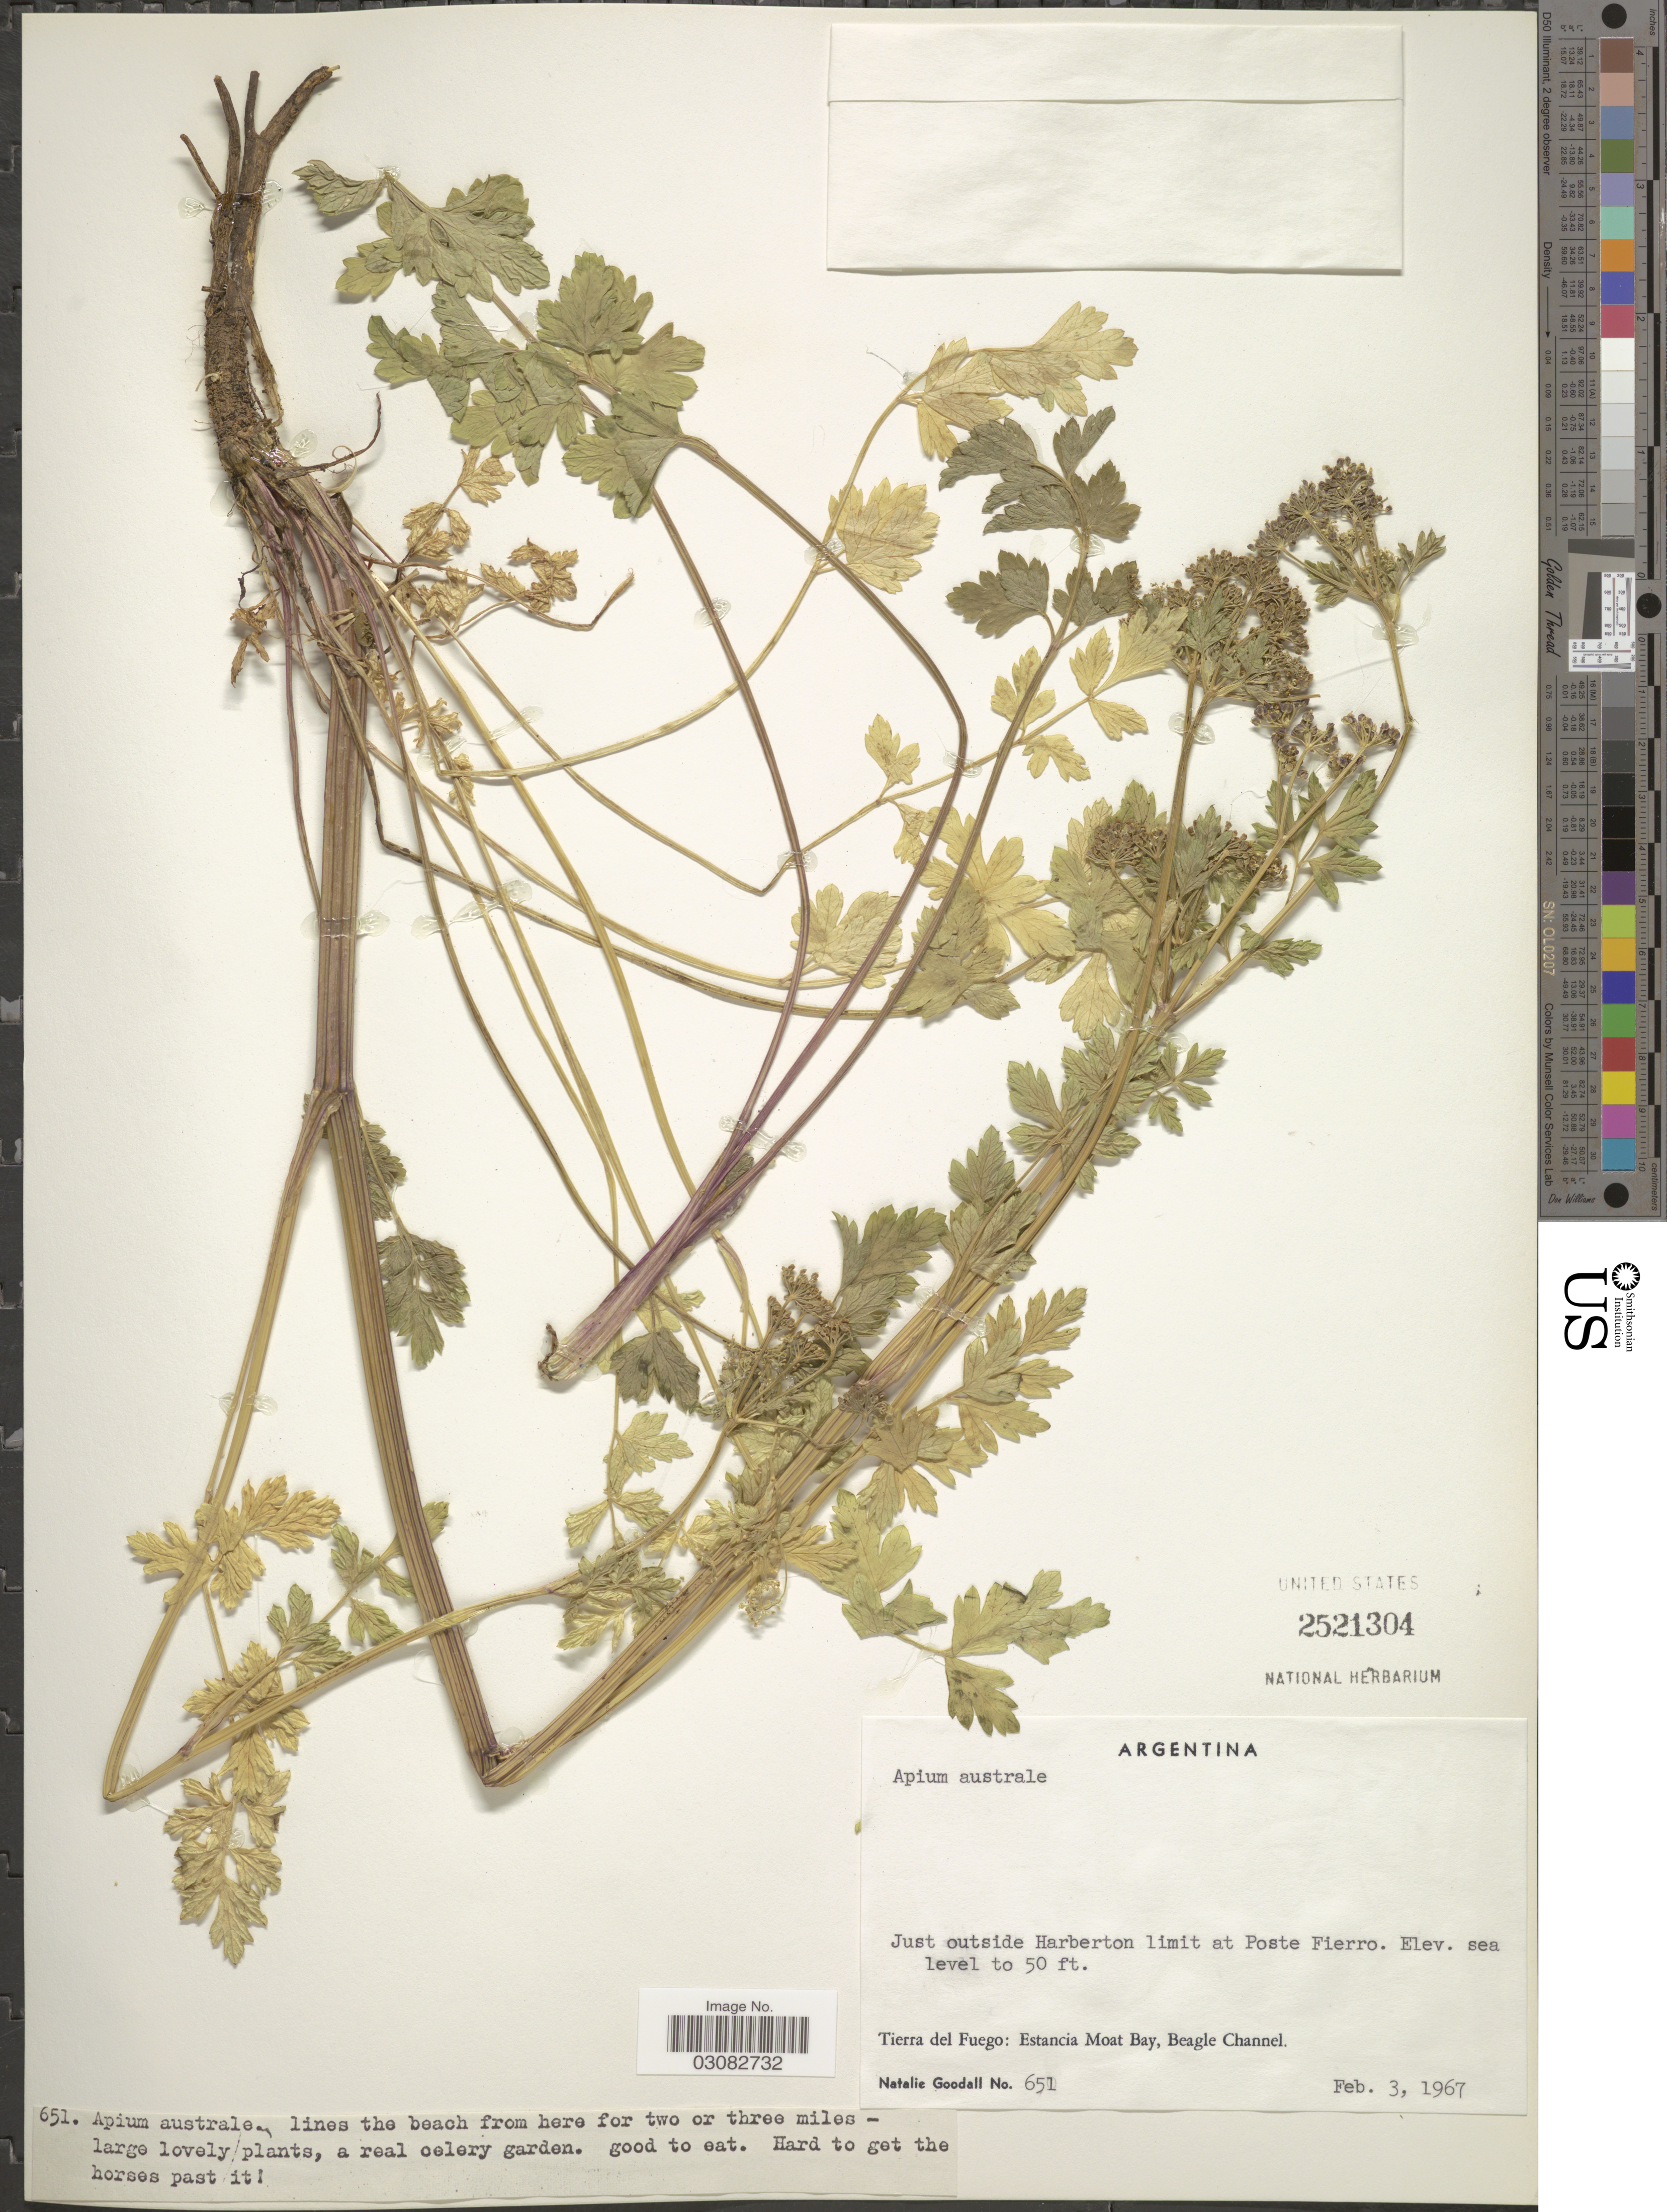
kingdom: Plantae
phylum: Tracheophyta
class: Magnoliopsida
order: Apiales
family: Apiaceae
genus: Apium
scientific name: Apium australe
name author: Thouars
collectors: N. Goodall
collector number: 651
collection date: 1967-02-03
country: Argentina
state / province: Tierra del Fuego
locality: Just outside Harberton limit at Poste Fierro. Estancia Moat Bay, Beagle Channel.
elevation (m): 0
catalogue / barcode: US 2521304